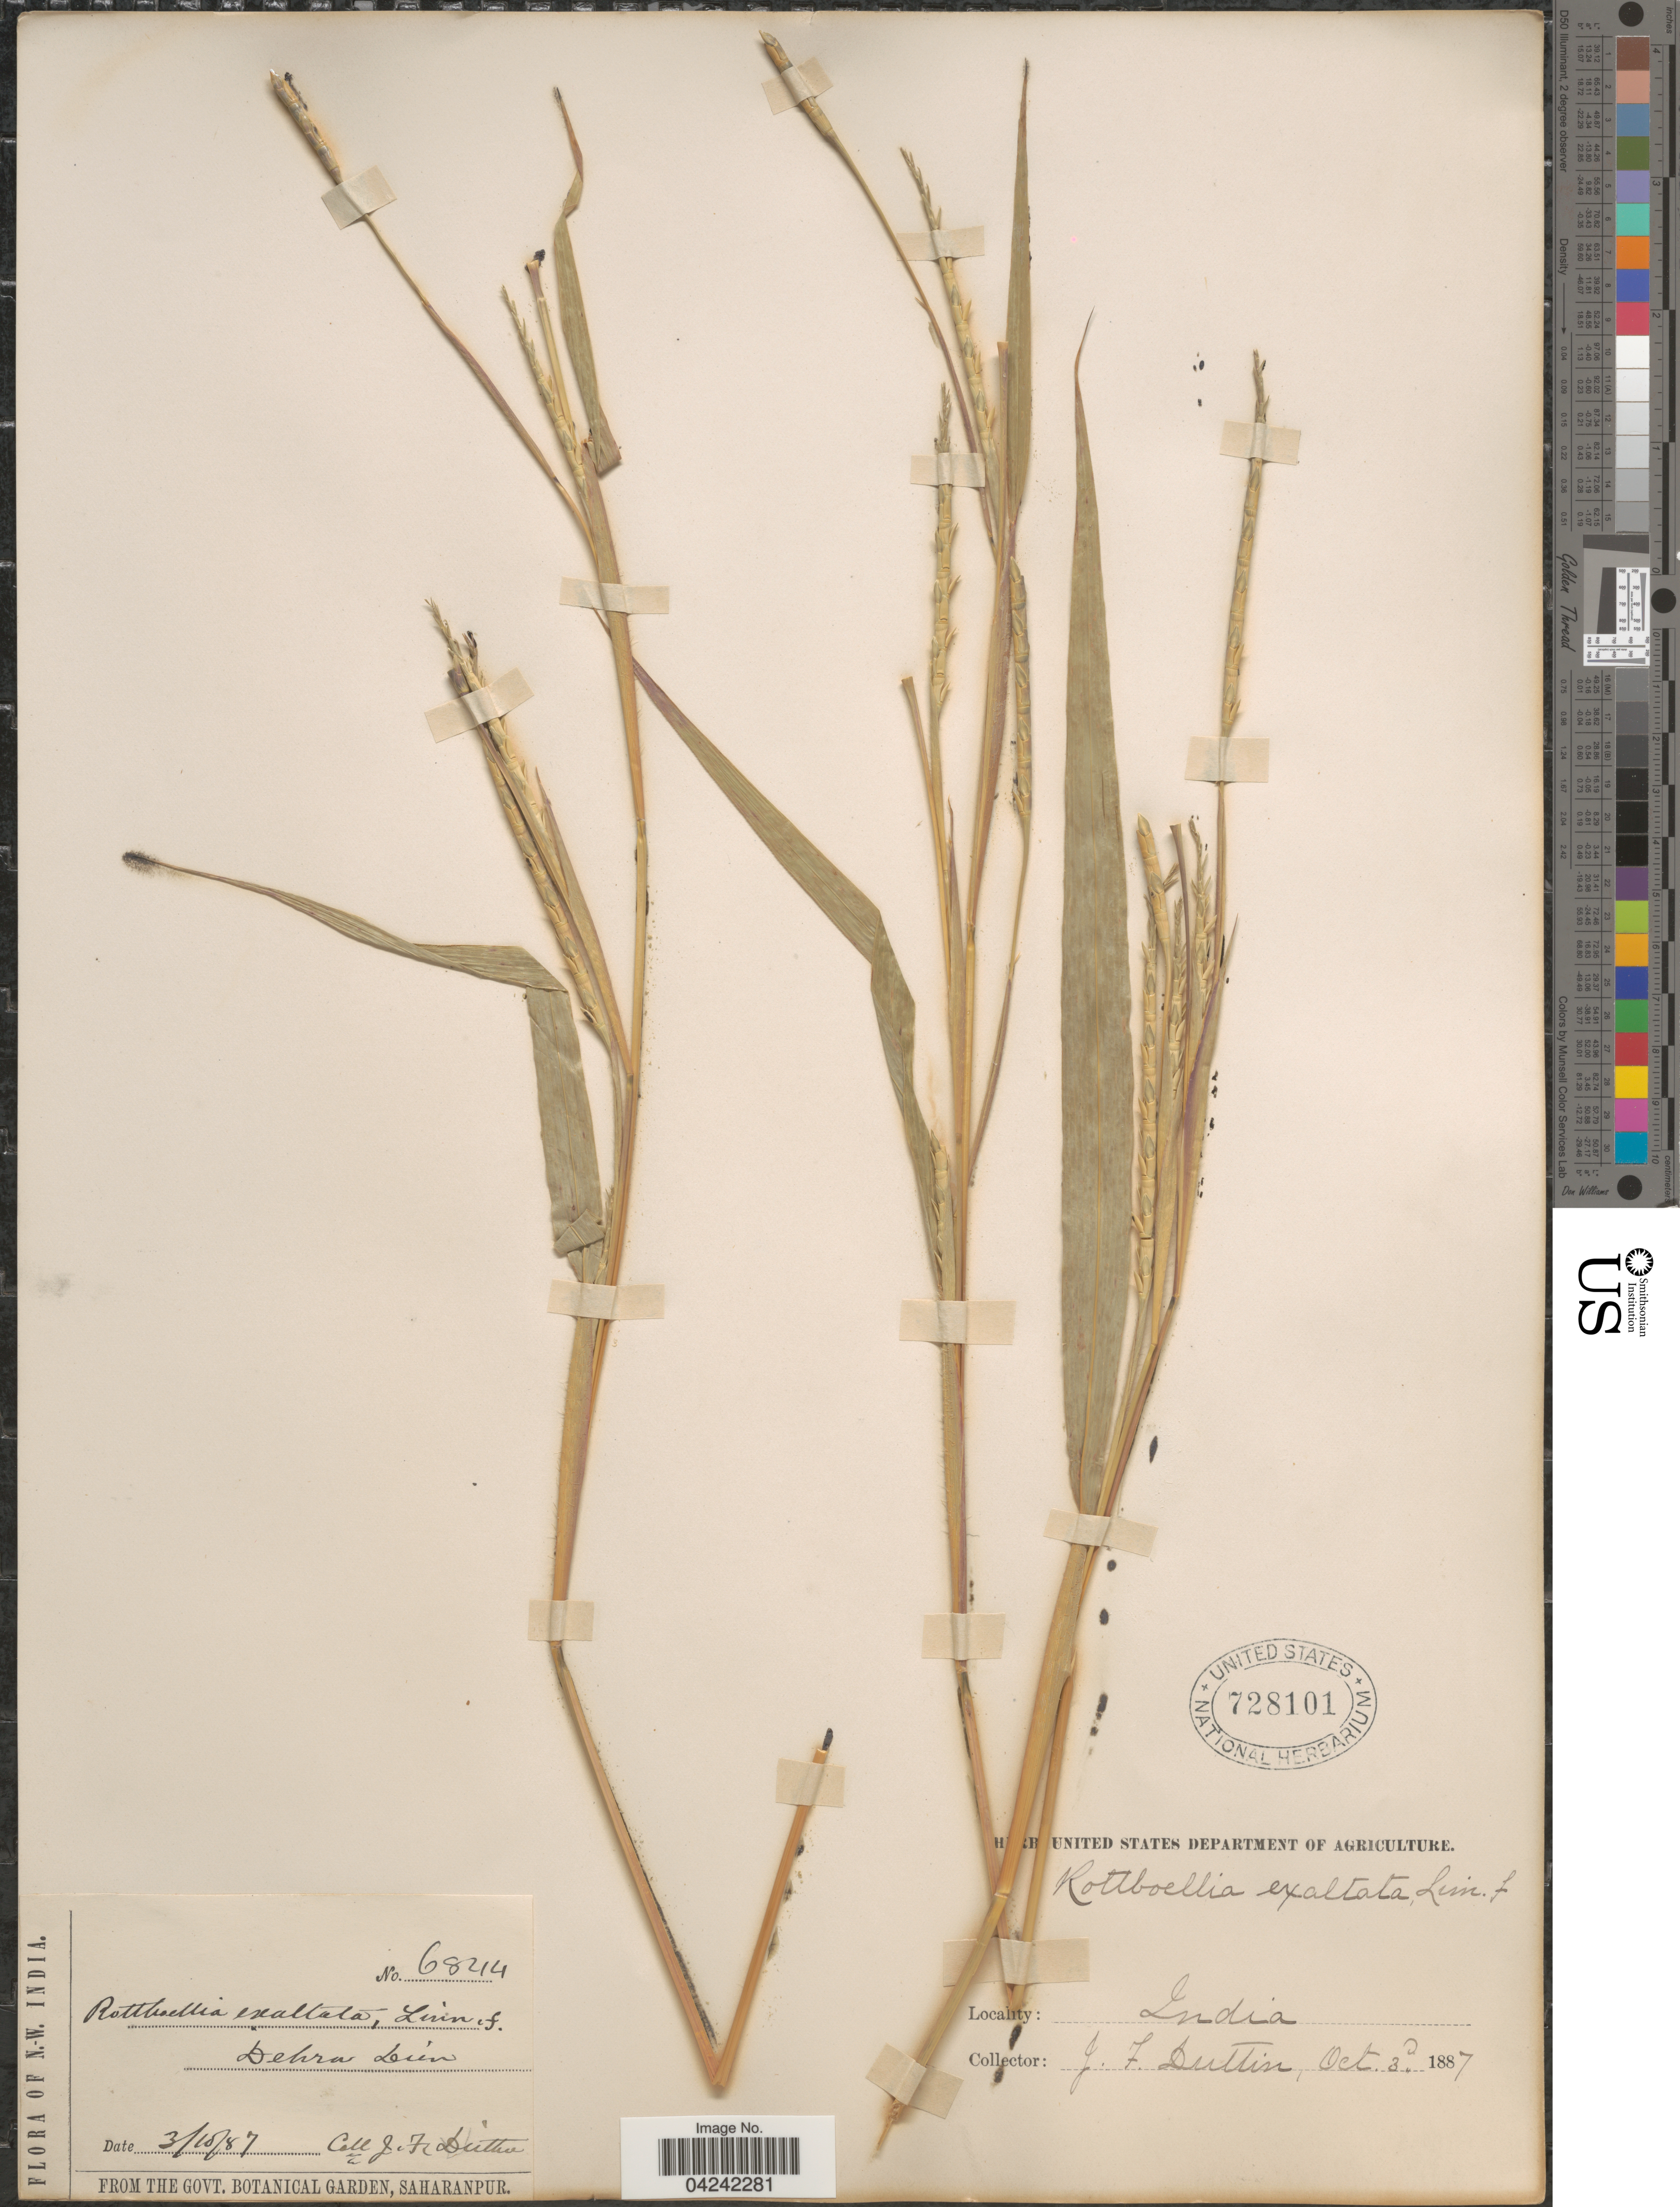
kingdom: Plantae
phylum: Tracheophyta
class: Liliopsida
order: Poales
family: Poaceae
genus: Rottboellia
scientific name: Rottboellia cochinchinensis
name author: (Lour.) Clayton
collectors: J. F. Duthie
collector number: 6844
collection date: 1887-10-03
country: India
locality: N.-W. India. Dehra Dun.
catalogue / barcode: US 728101